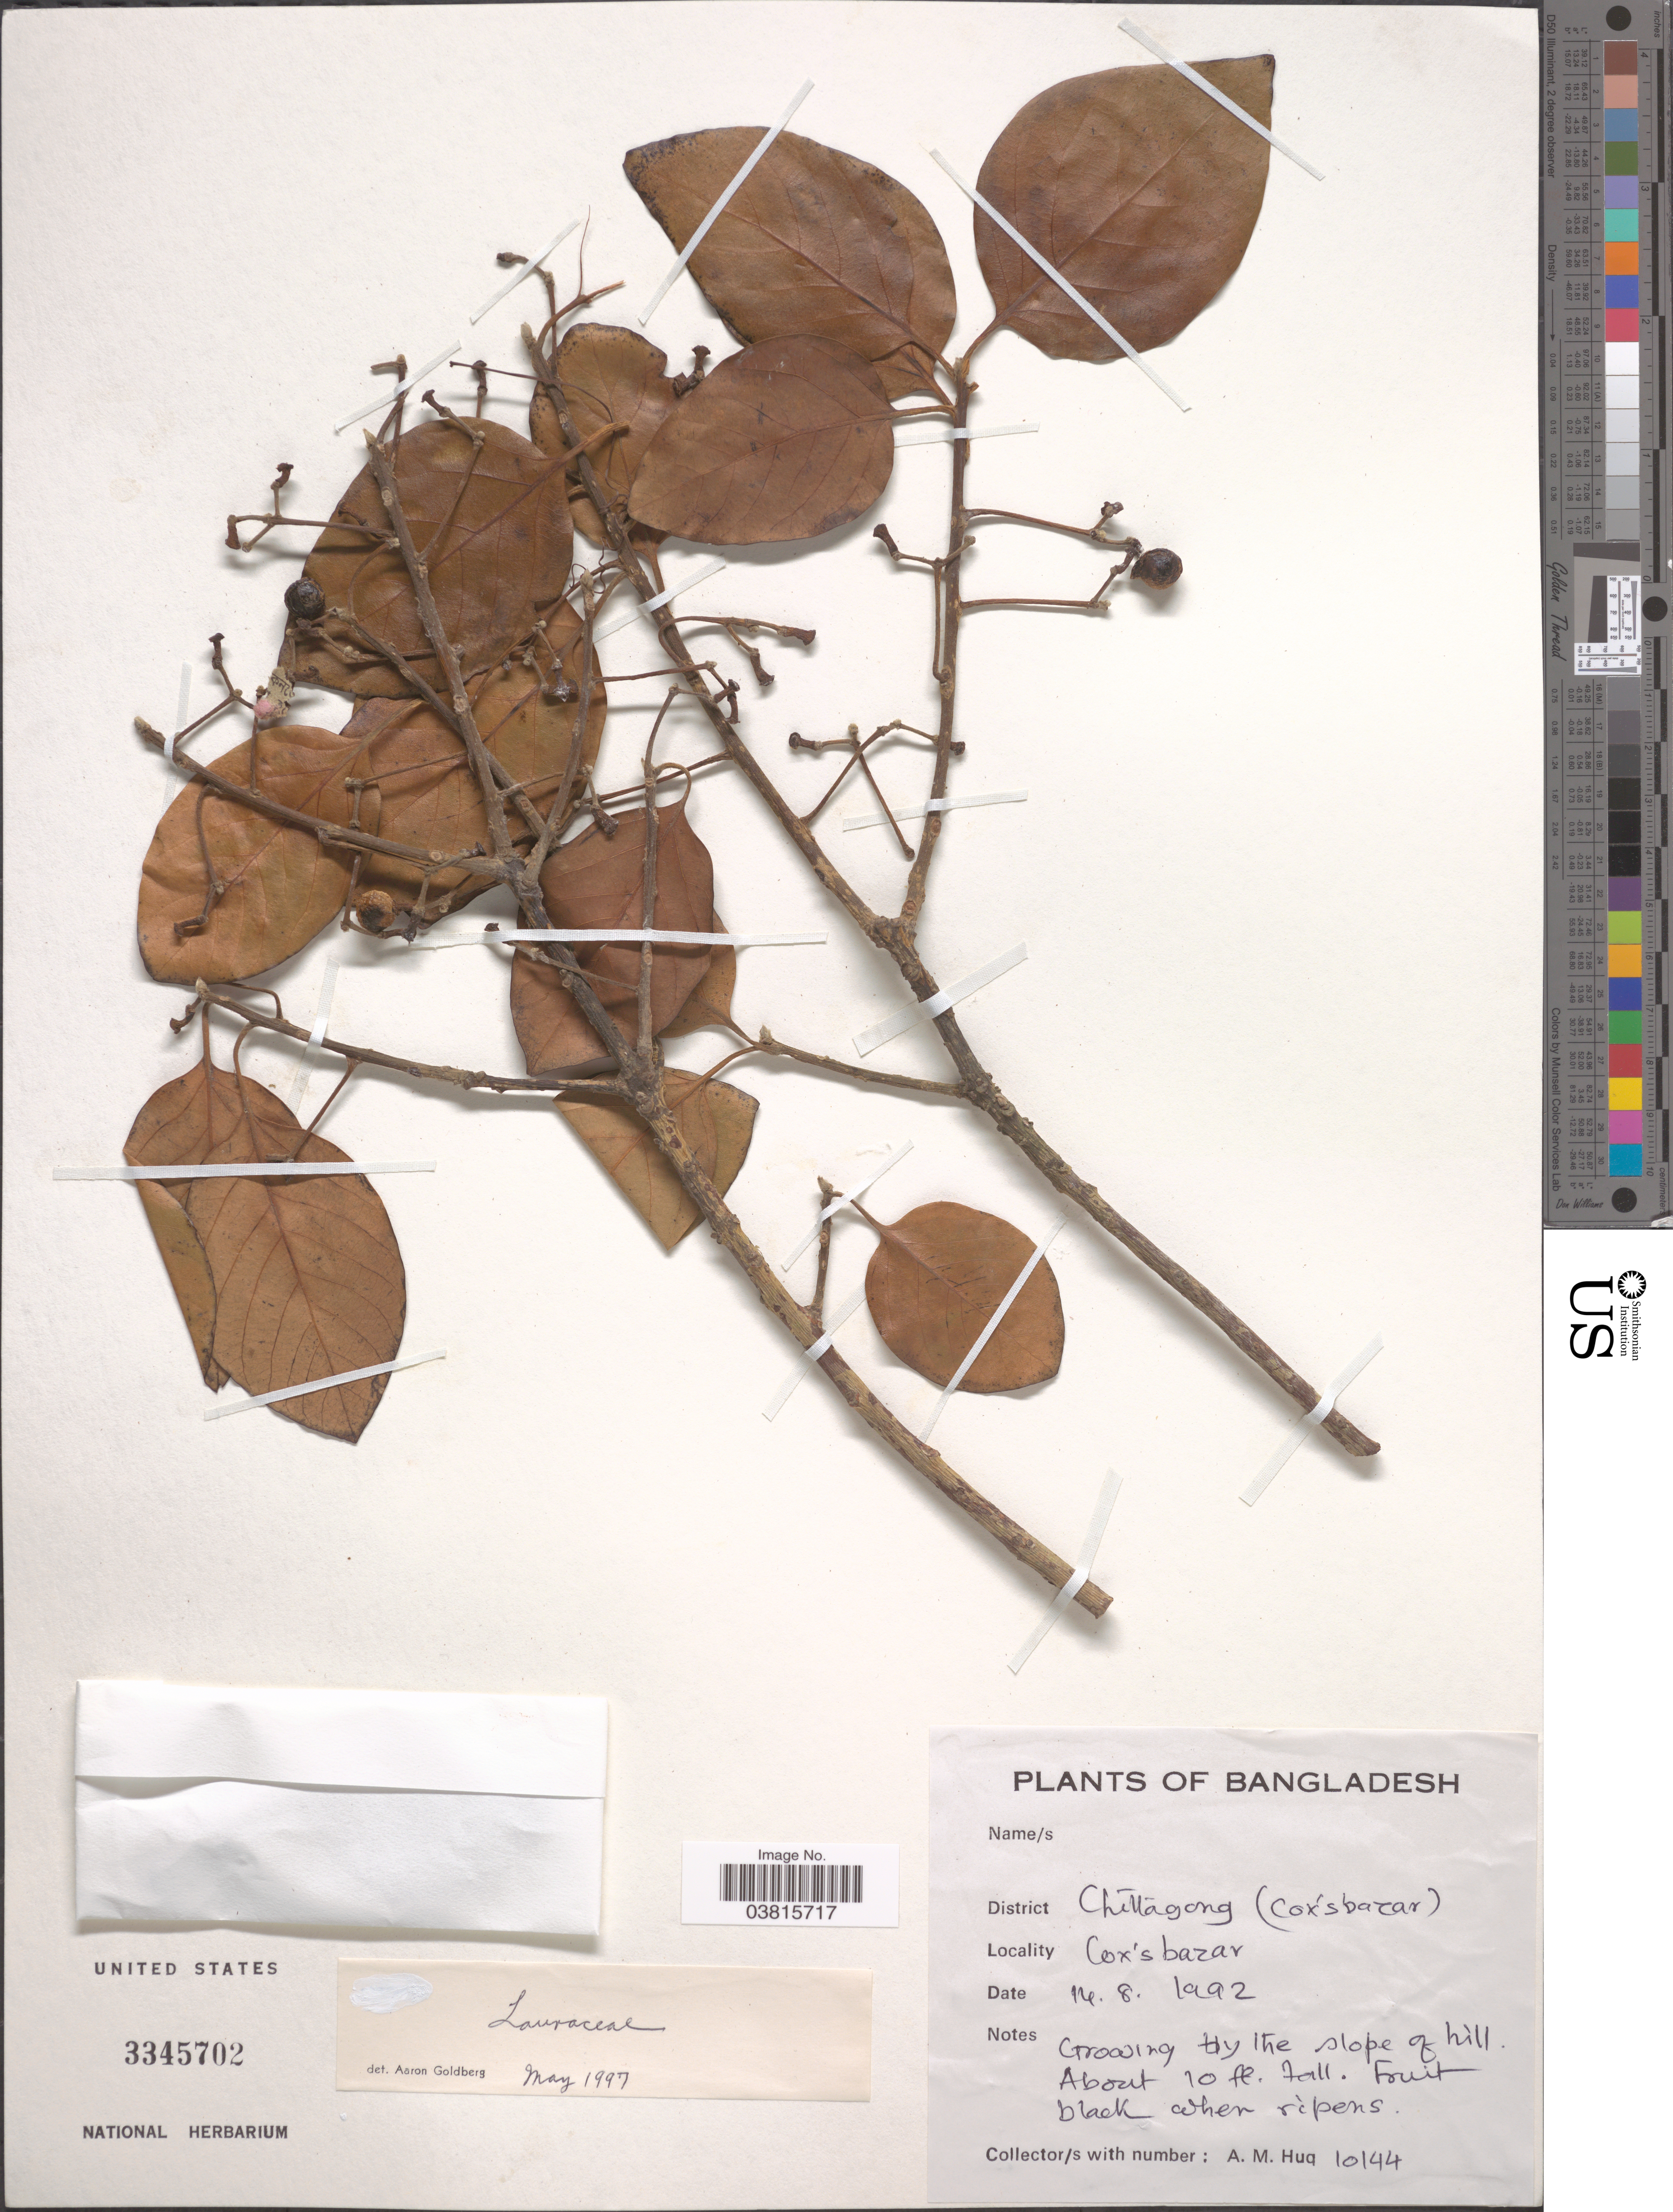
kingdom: Plantae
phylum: Tracheophyta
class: Magnoliopsida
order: Laurales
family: Lauraceae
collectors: A. M. Huq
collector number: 10144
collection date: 1992-08-14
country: Bangladesh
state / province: Chittagong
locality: District Chittagong (cox's bazar). Cox's bazar. Growing by the slope of hill. About 10 ft. tall.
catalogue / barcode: US 3345702